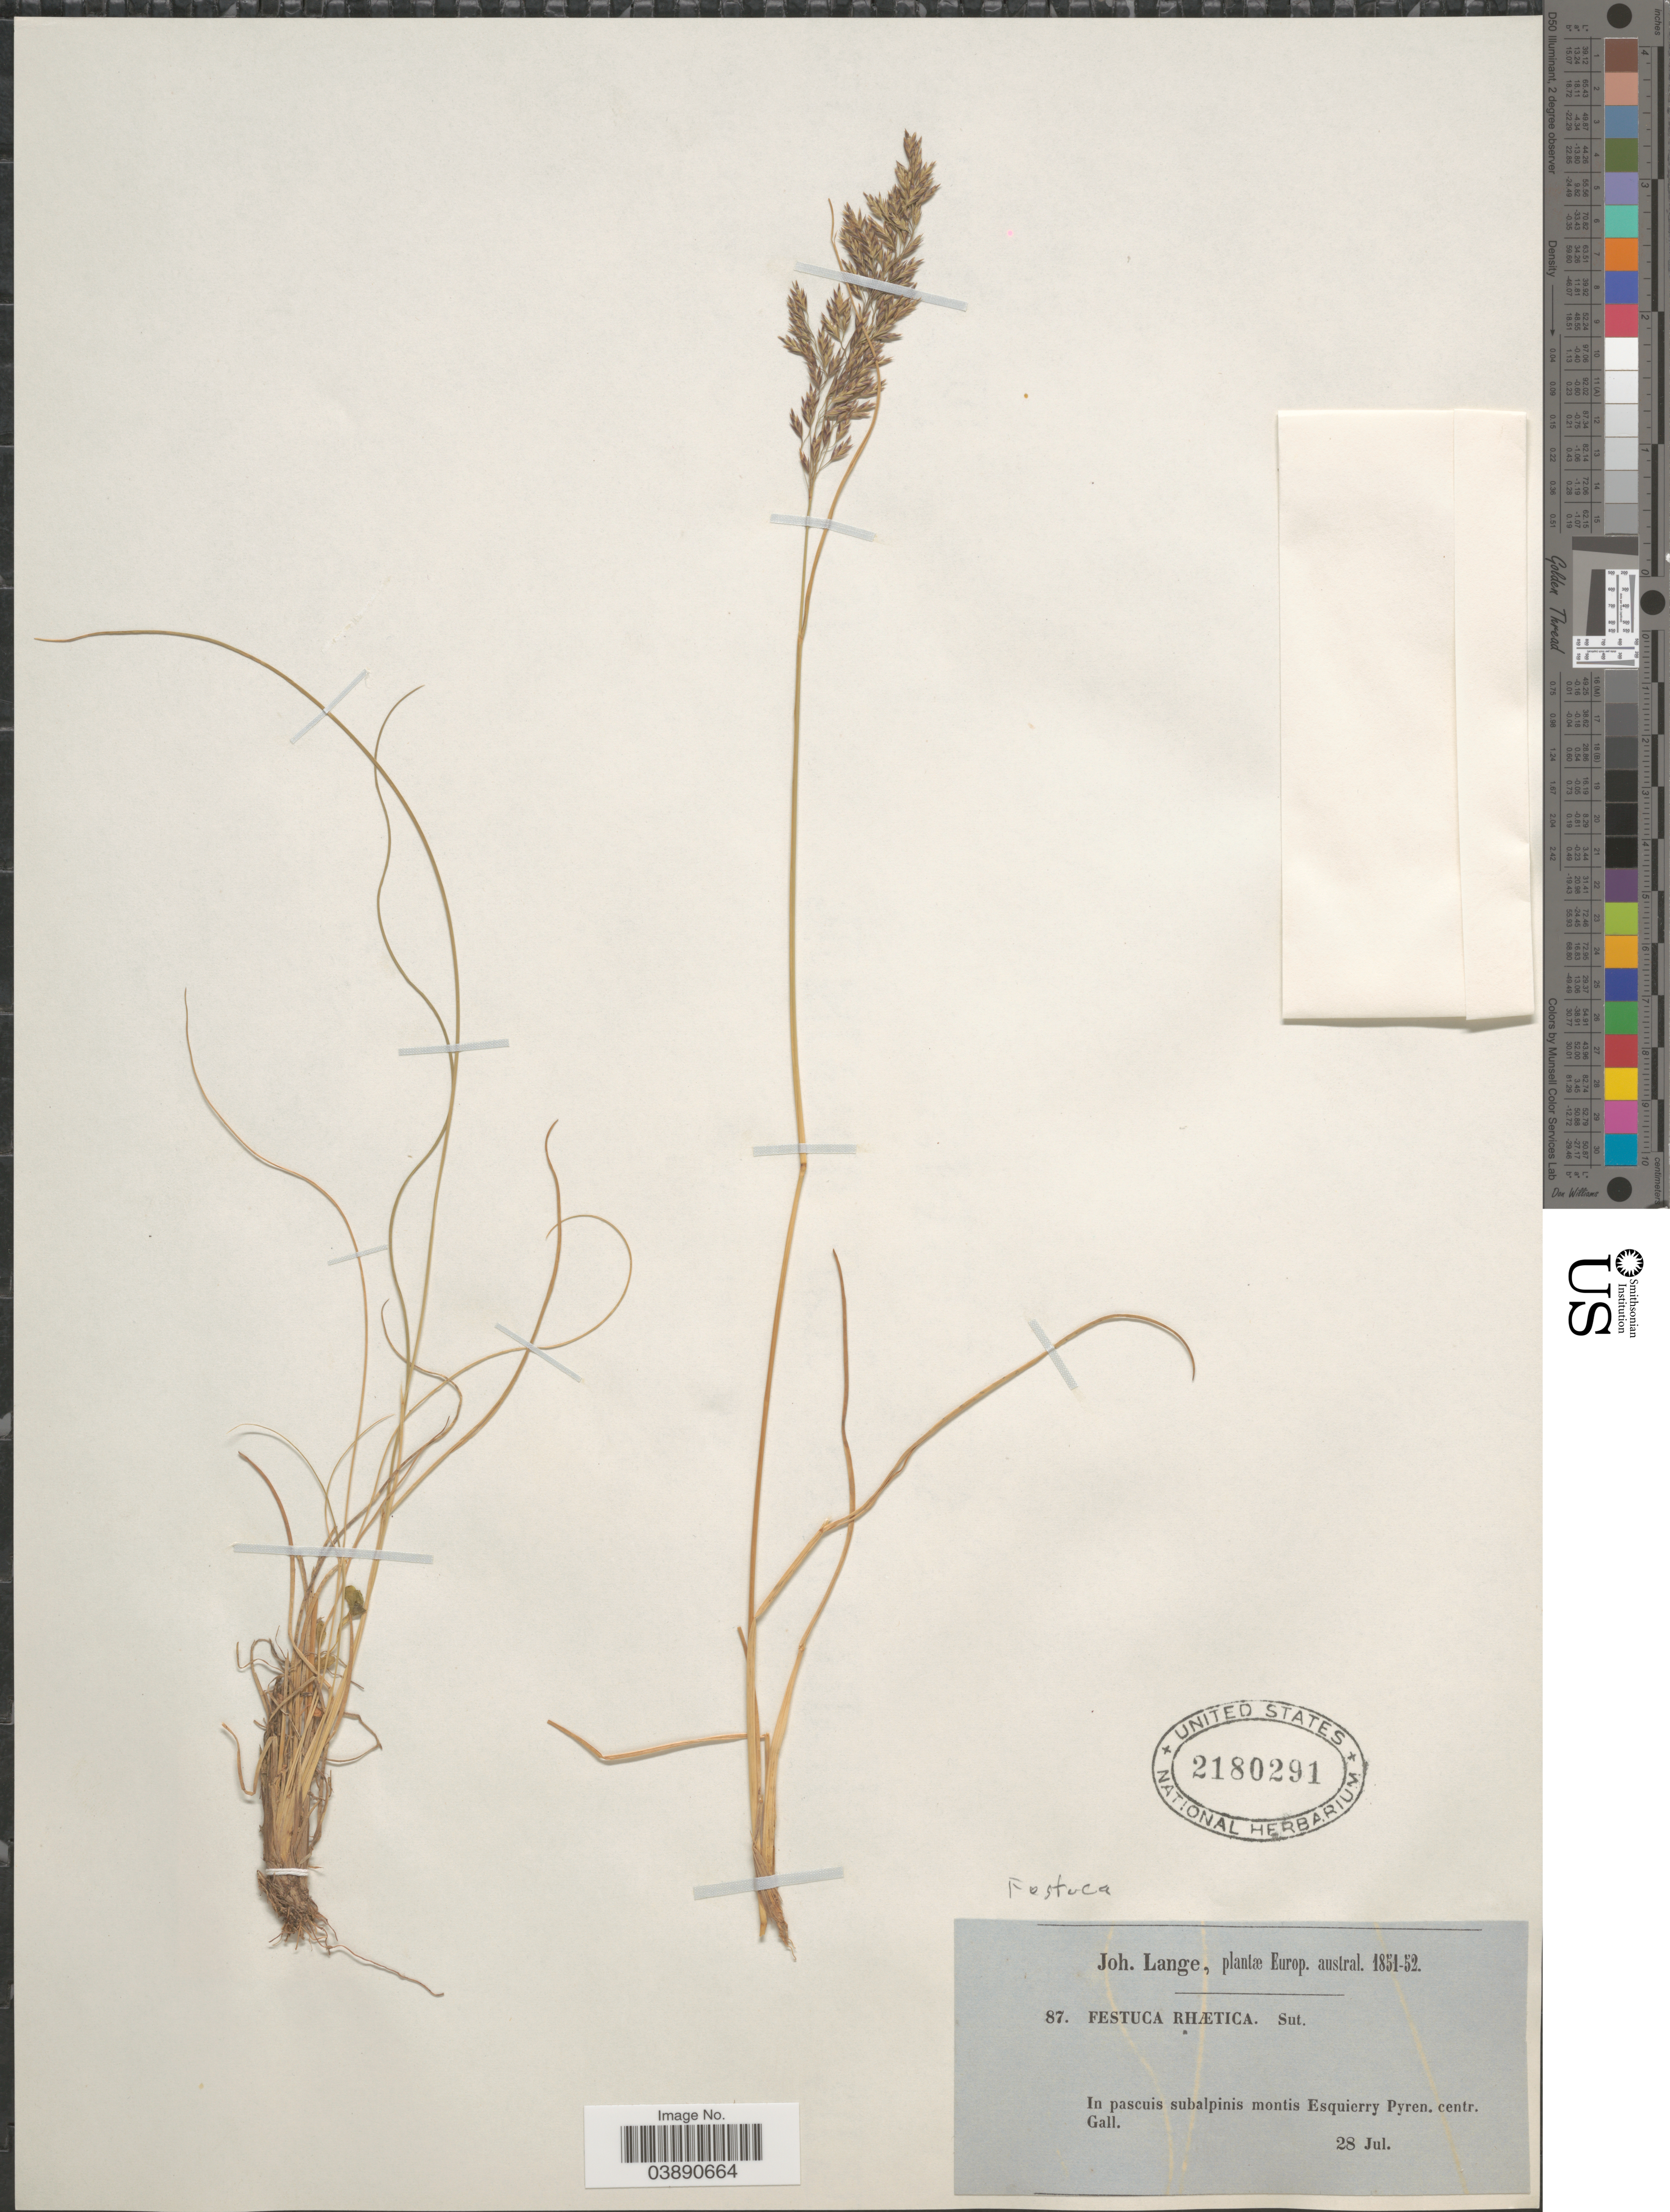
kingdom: Plantae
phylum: Tracheophyta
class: Liliopsida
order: Poales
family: Poaceae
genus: Festuca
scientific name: Festuca sp.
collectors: J. M. C. Lange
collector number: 87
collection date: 1851-07-28/1852-07-28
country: France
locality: Europ. austral. In pascuis subalpinis montis Esquierry Pyren. centr. Gall.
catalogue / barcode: US 2180291